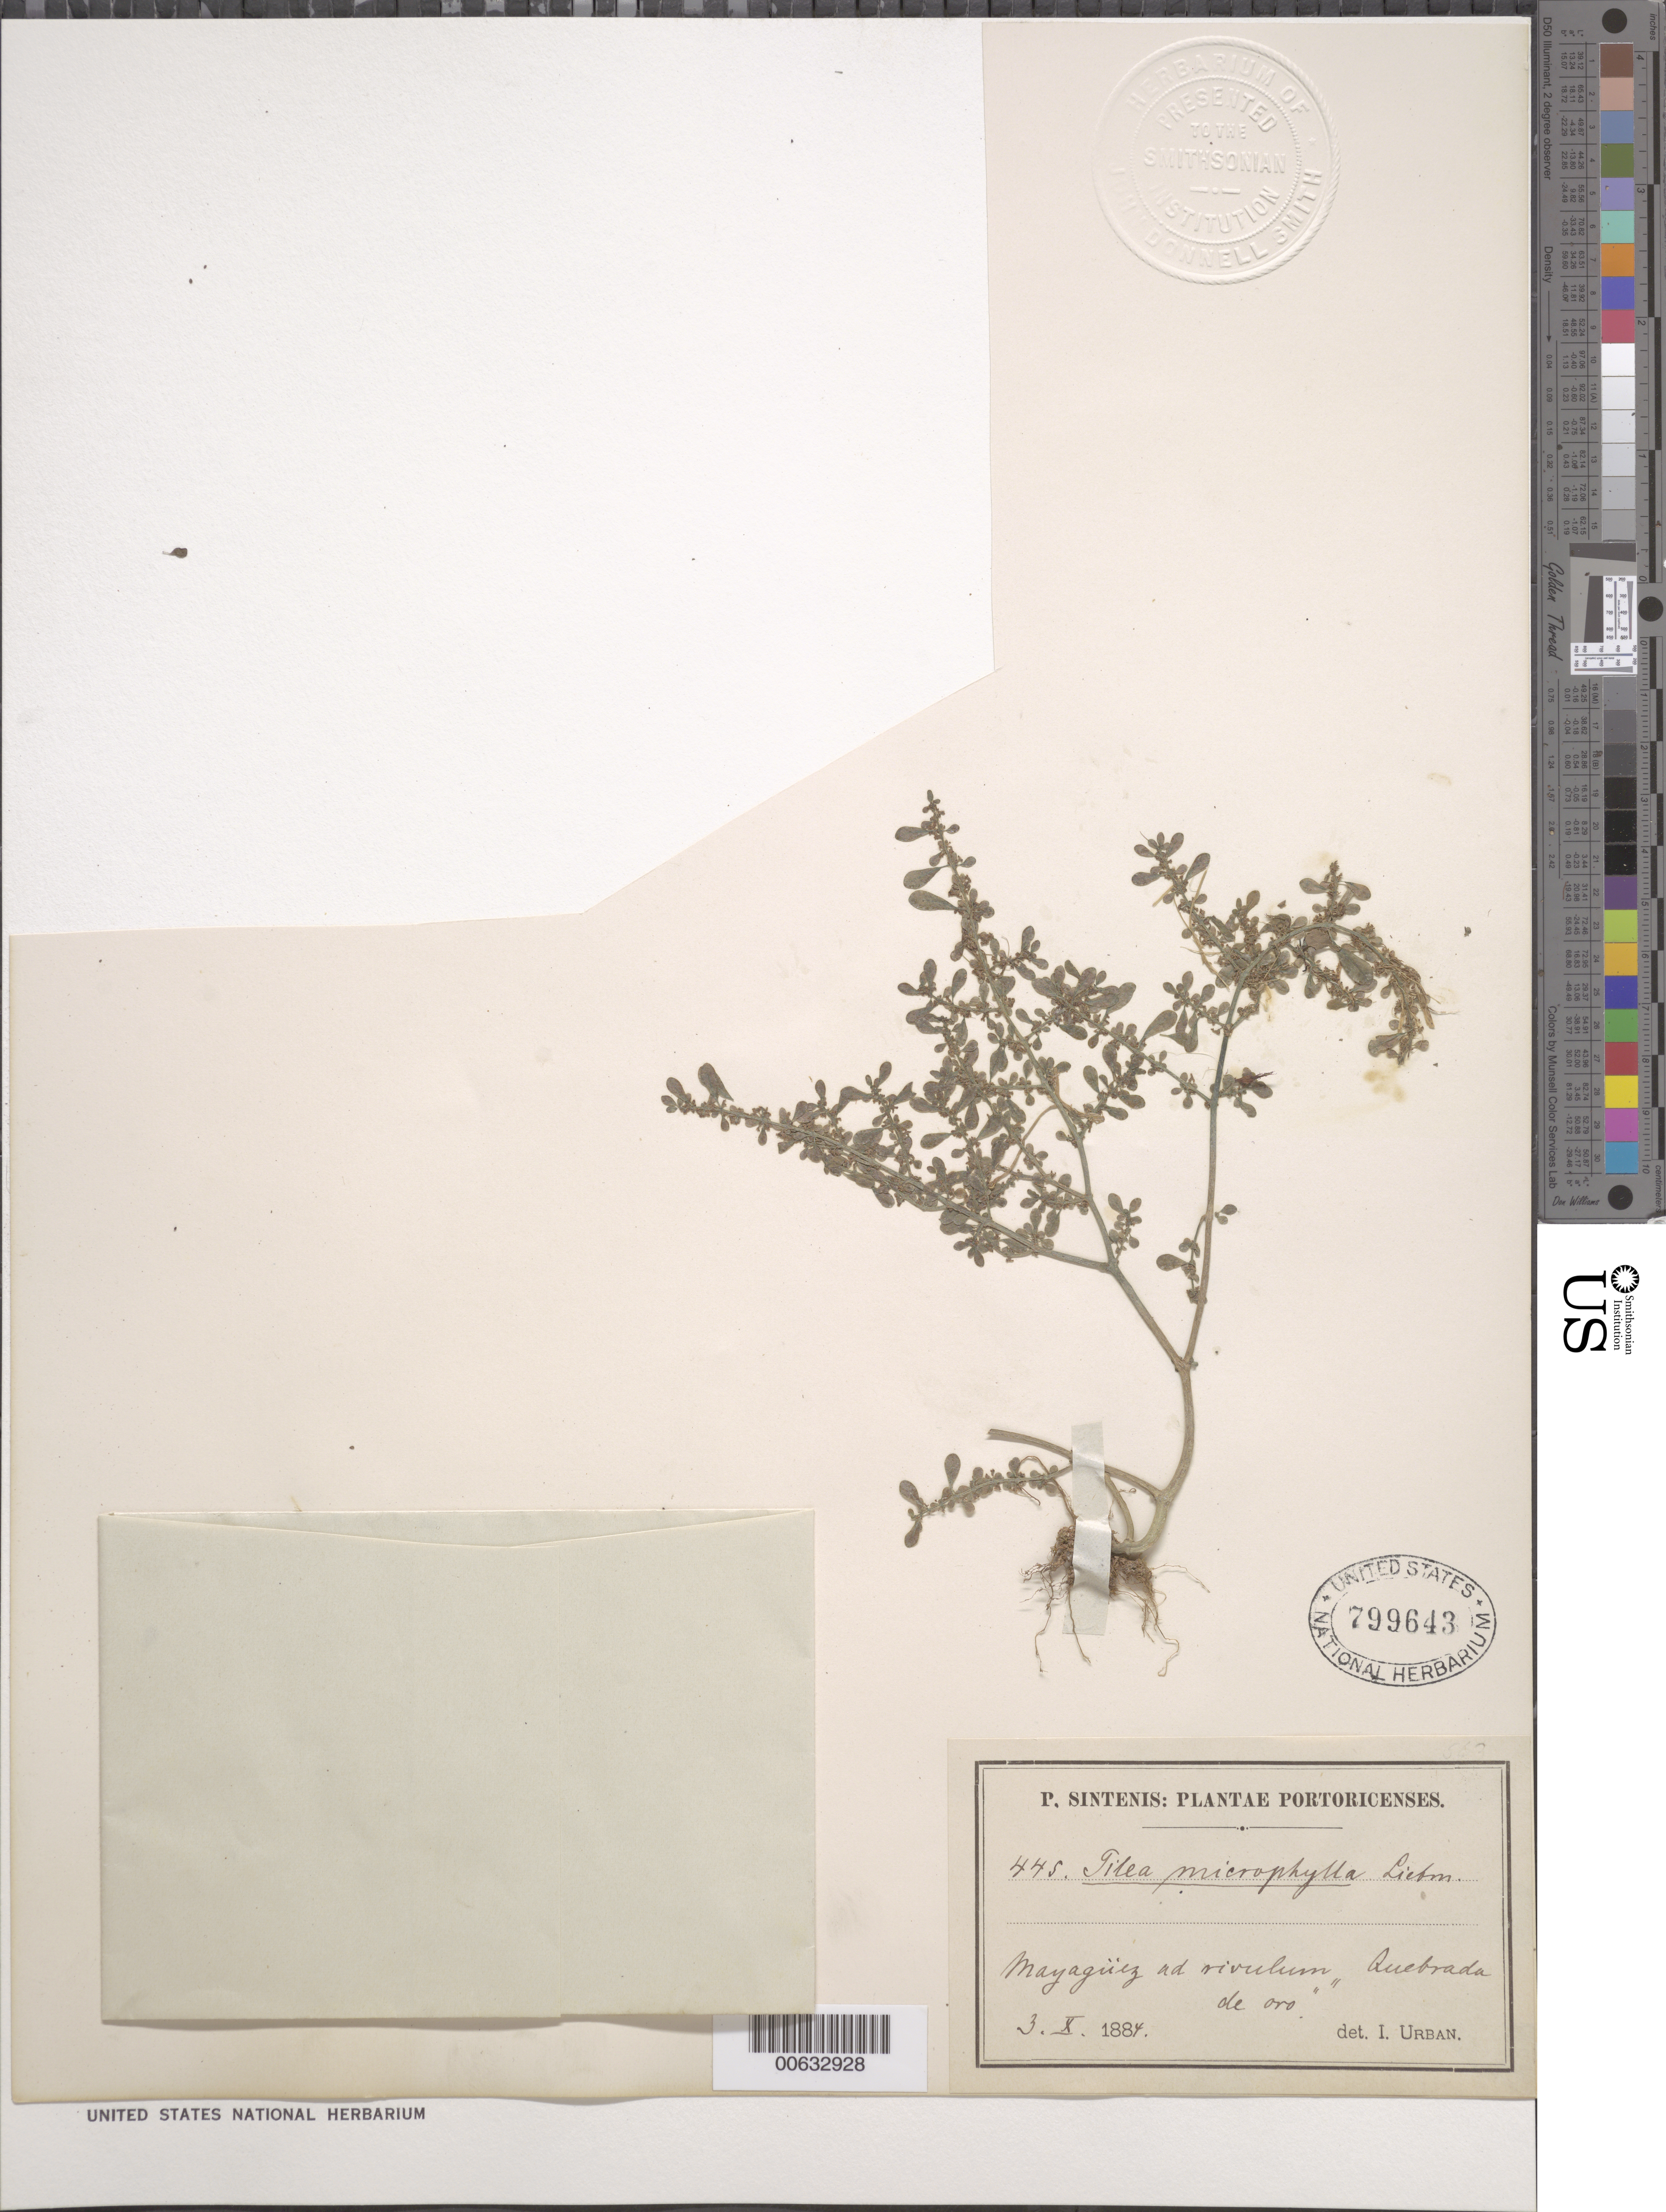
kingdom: Plantae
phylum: Tracheophyta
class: Magnoliopsida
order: Rosales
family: Urticaceae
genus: Pilea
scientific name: Pilea microphylla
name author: (L.) Liebm.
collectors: P. Sintenis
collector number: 445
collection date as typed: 03 Oct 1884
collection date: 1884-10-03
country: Puerto Rico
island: Greater Antilles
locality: Mayagüez, ad rivulum Quebrada de oro.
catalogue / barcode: US 799643